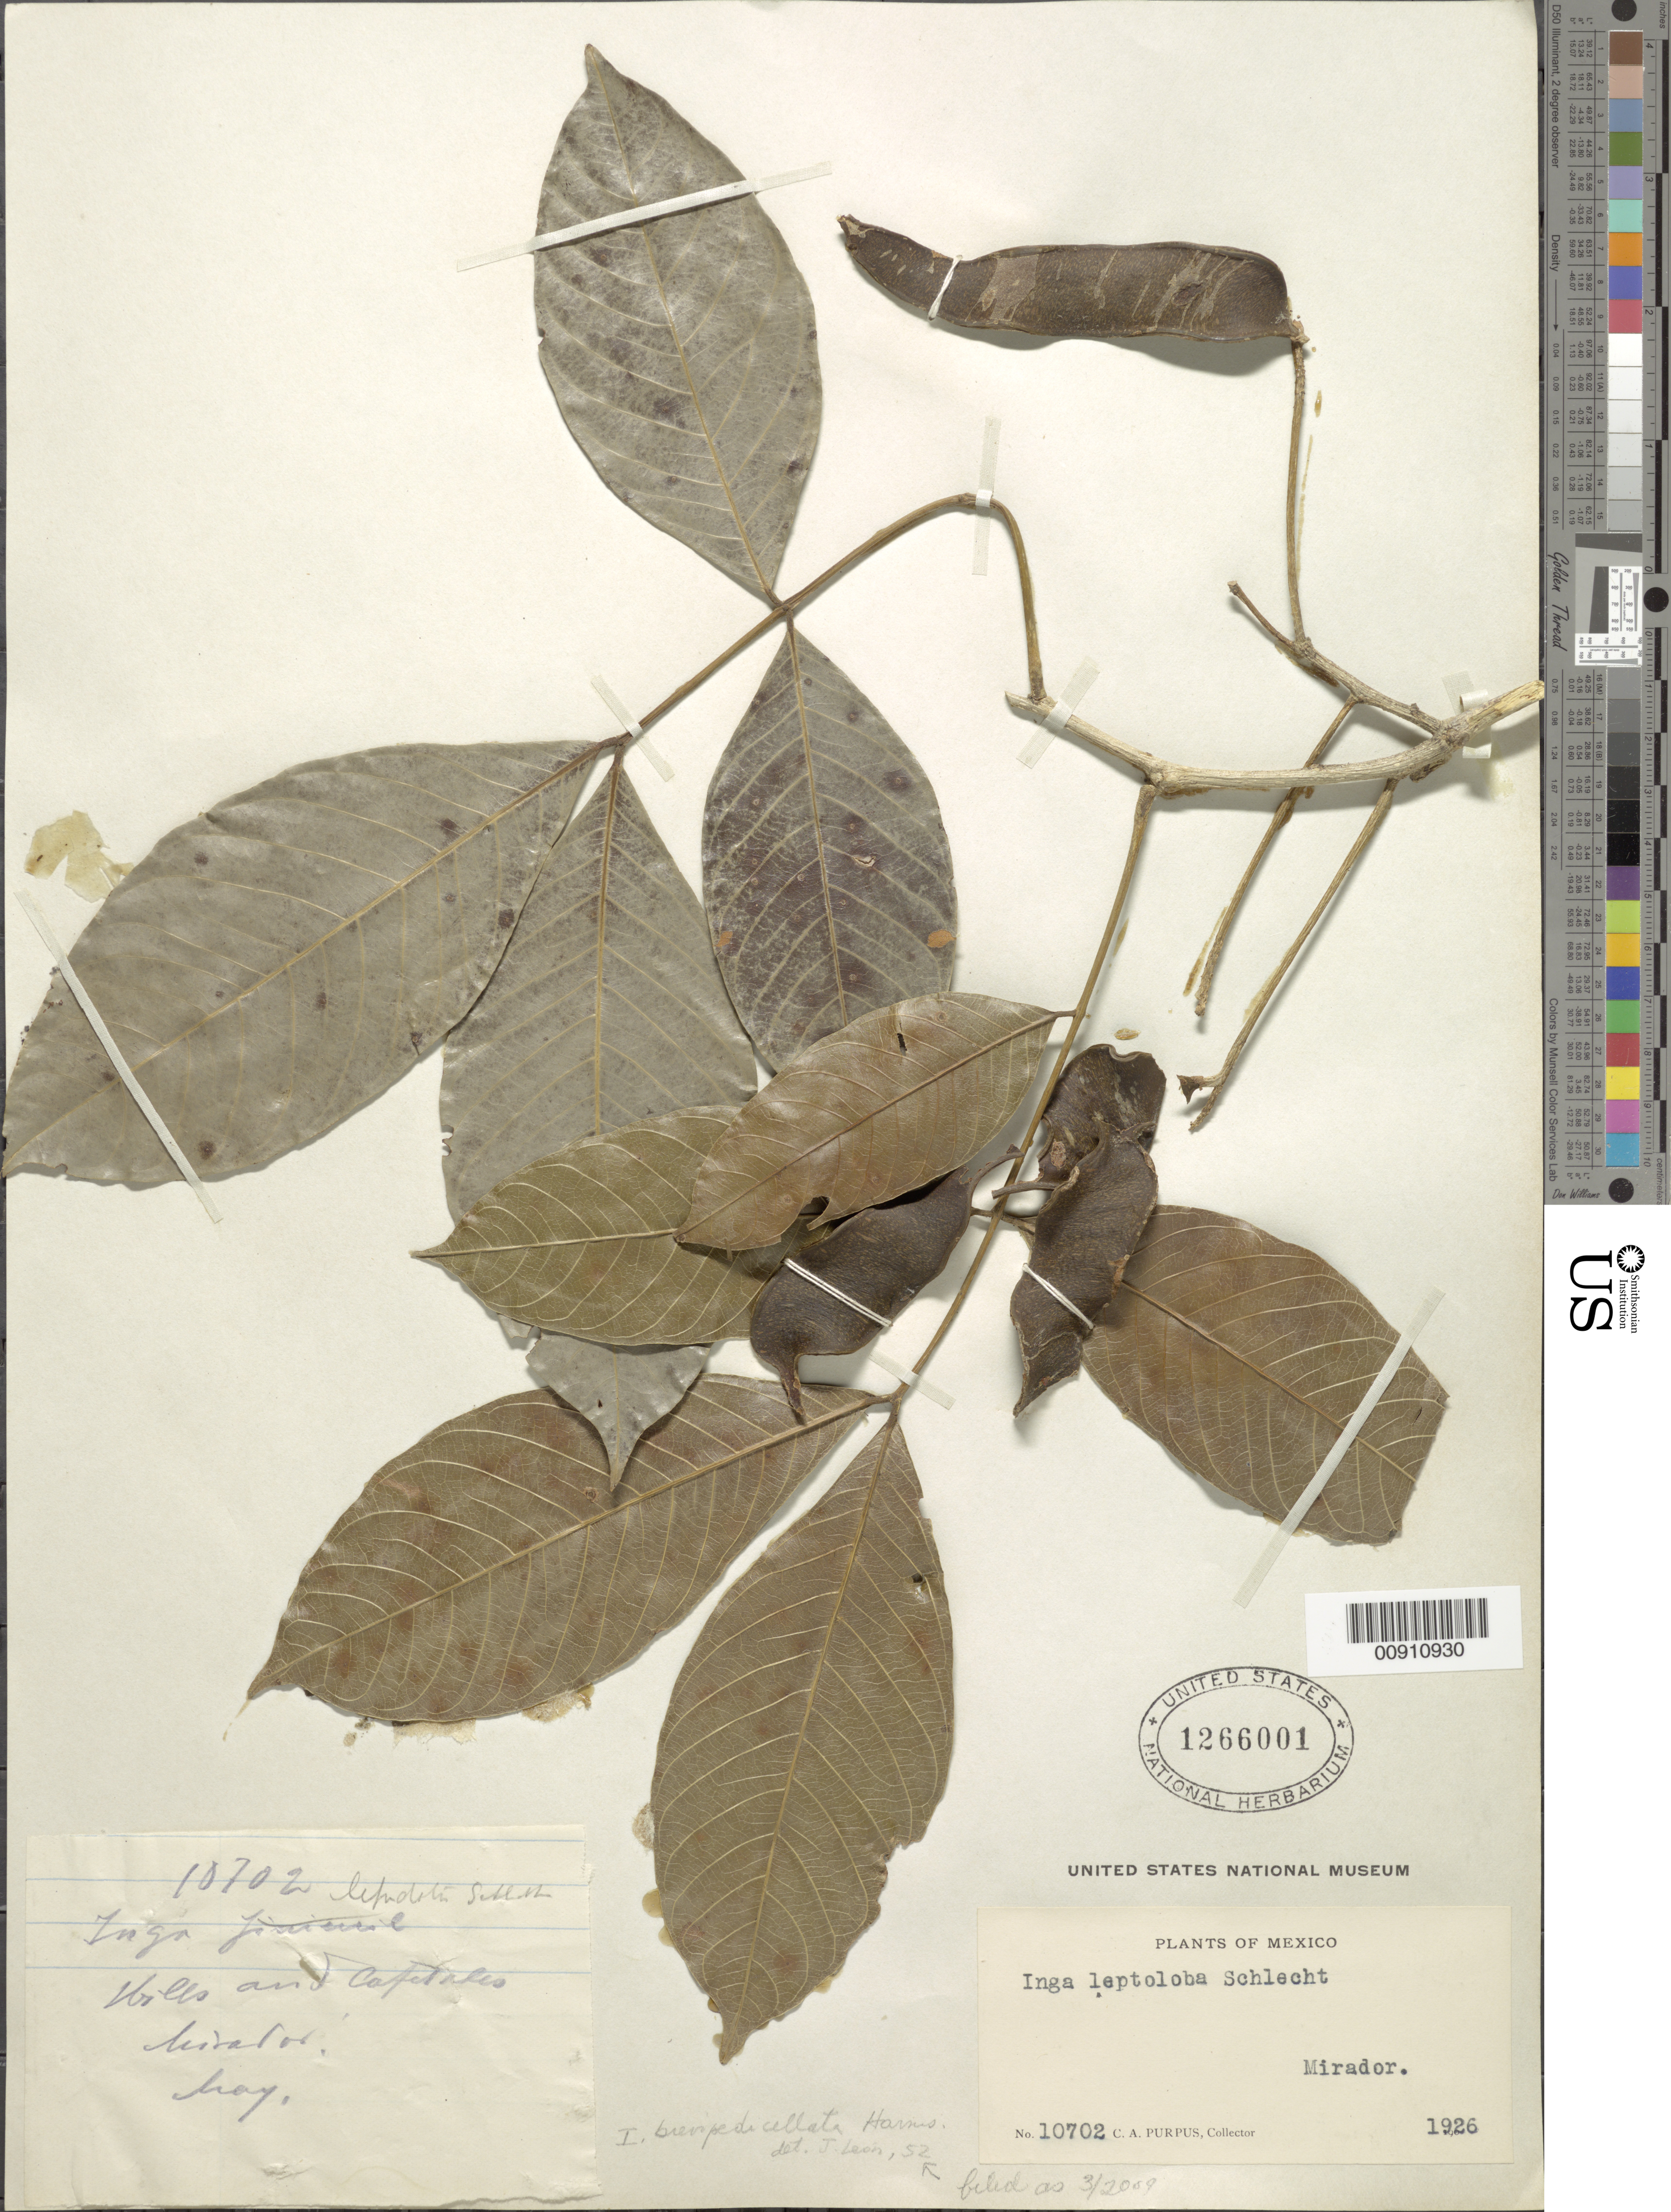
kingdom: Plantae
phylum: Tracheophyta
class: Magnoliopsida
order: Fabales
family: Fabaceae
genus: Inga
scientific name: Inga acrocephala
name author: Steud.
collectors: C. A. Purpus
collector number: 10702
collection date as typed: May 1926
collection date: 1926-05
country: Mexico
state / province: Veracruz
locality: Mirador.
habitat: Hills and Cafetales.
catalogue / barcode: US 1266001